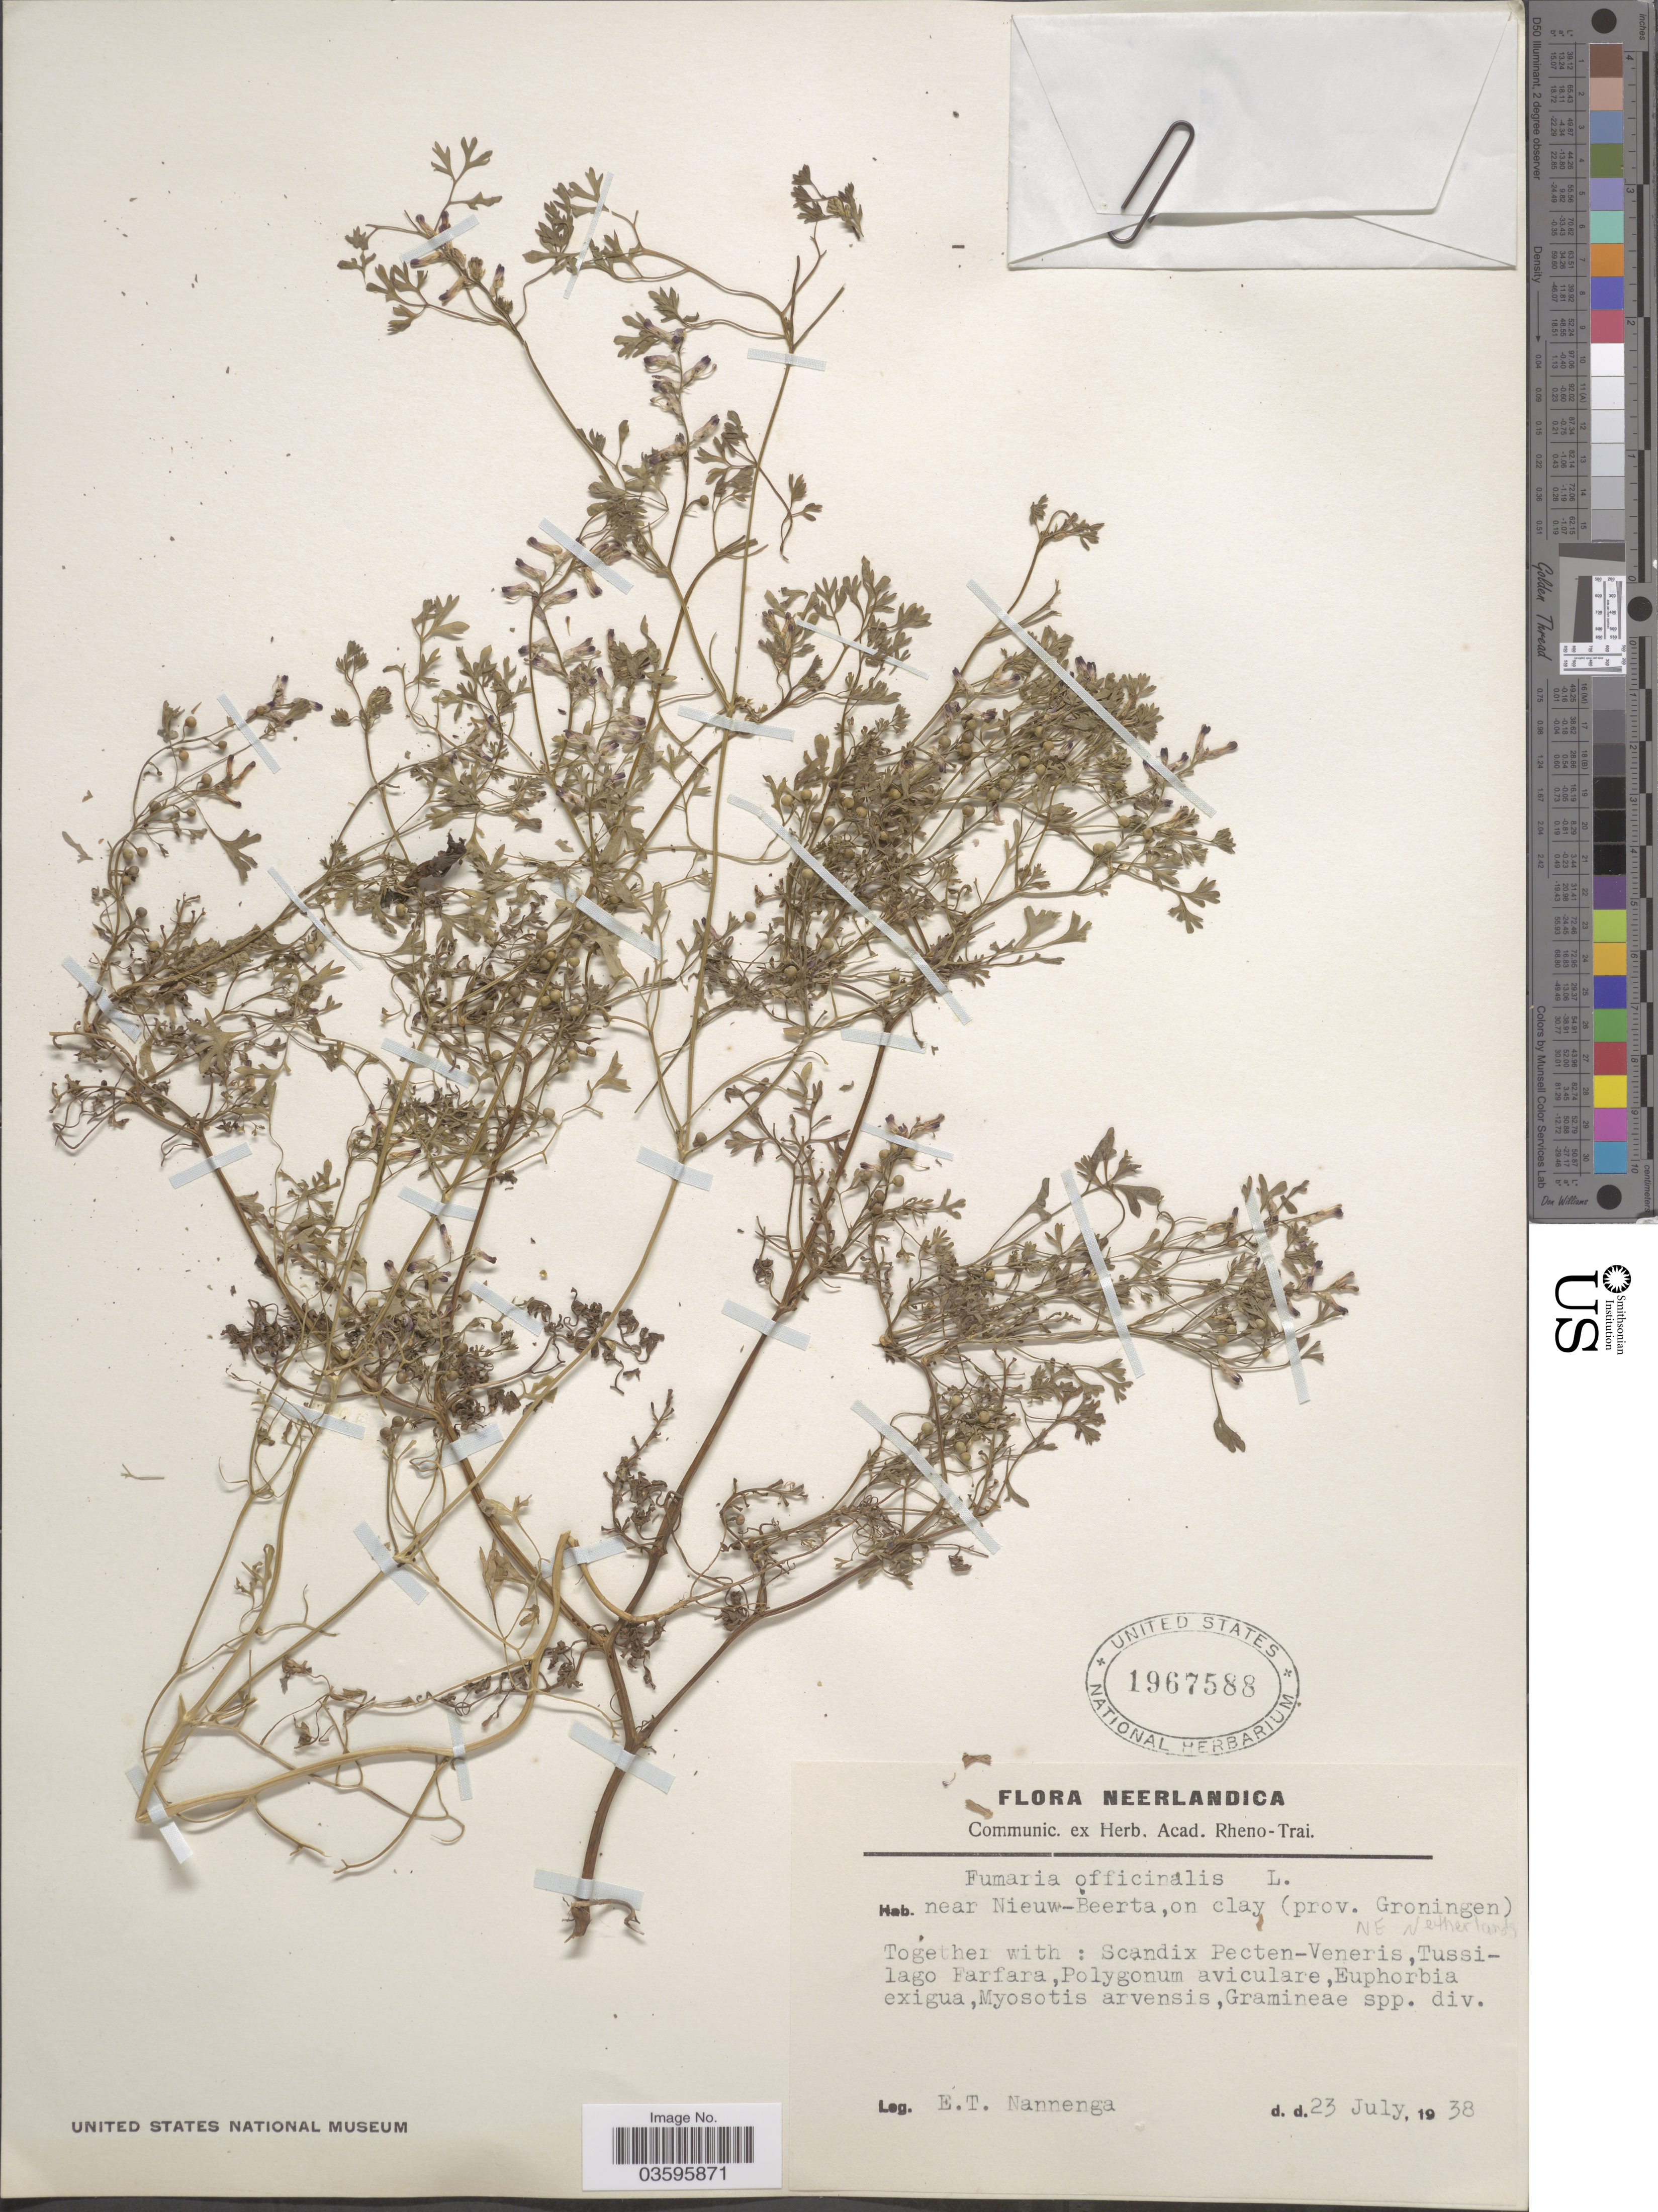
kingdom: Plantae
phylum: Tracheophyta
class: Magnoliopsida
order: Ranunculales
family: Papaveraceae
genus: Fumaria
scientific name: Fumaria officinalis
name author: L.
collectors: E. Nannenga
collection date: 1938-07-23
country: Netherlands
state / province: Groningen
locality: Neerlandica. Near Nieuw-Beerta, on clay. NE Netherlands.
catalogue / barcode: US 1967588